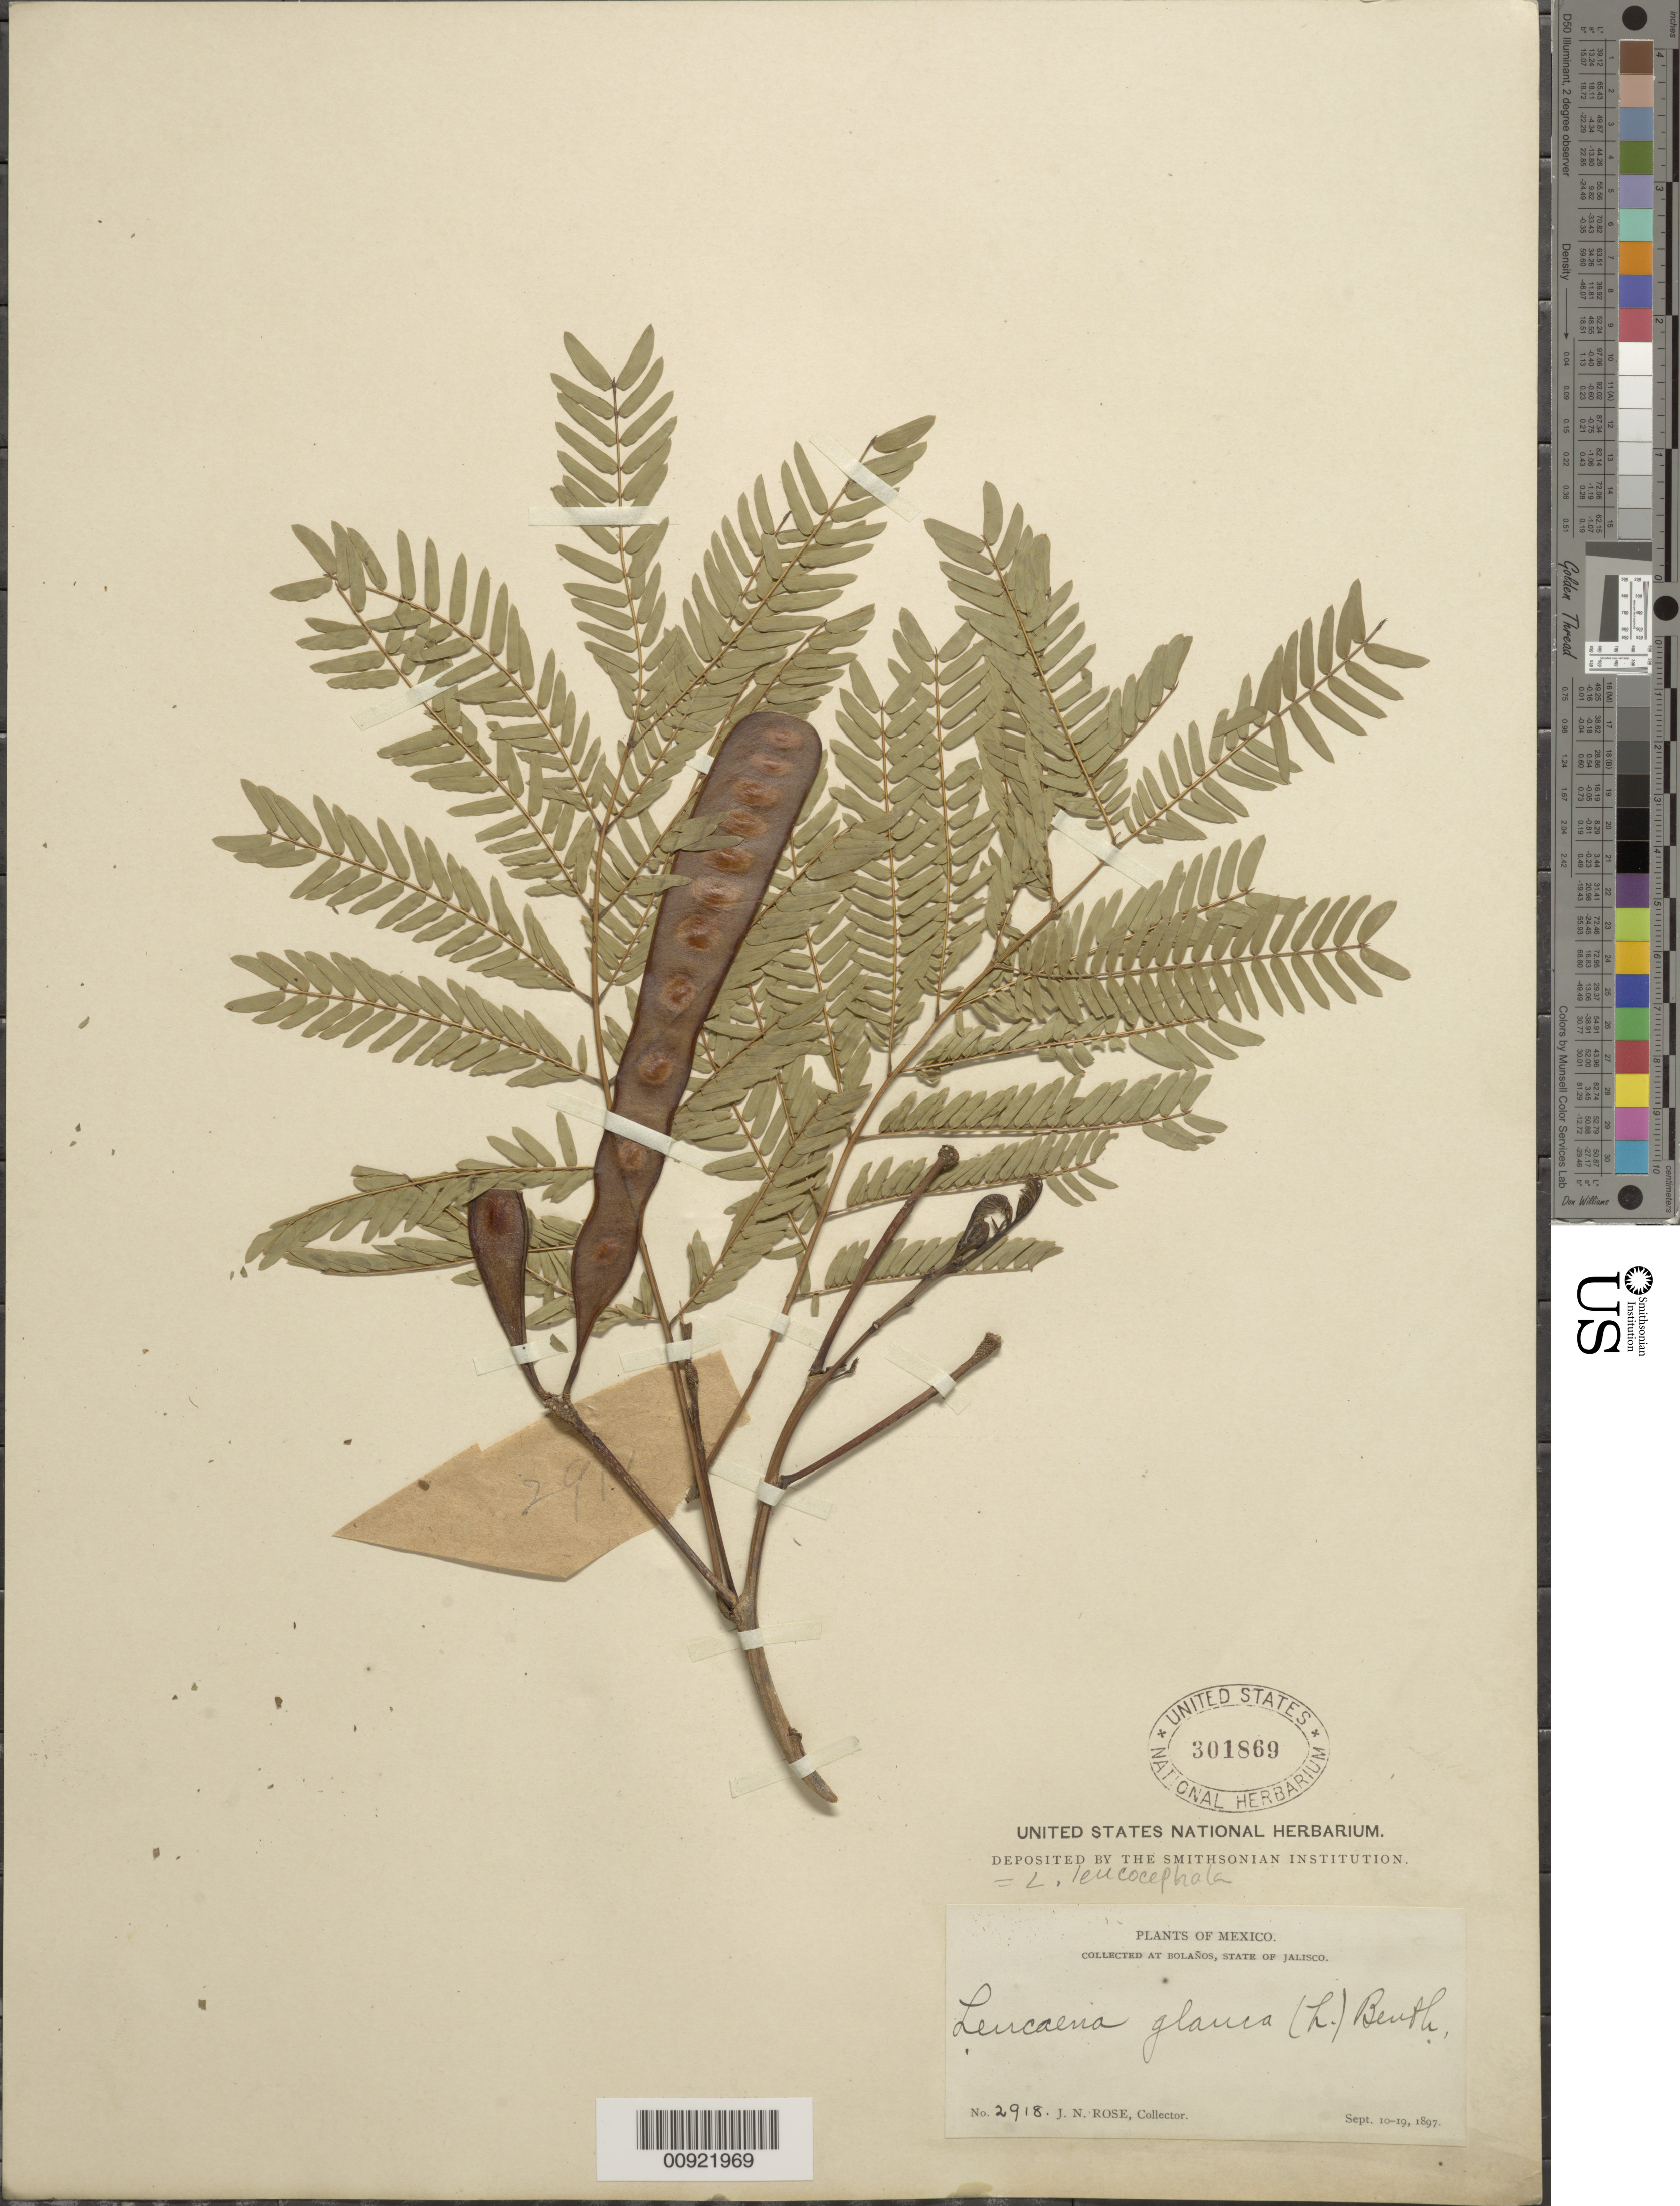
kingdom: Plantae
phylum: Tracheophyta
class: Magnoliopsida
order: Fabales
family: Fabaceae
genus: Leucaena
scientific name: Leucaena leucocephala subsp. leucocephala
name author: (Lam.) de Wit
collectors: J. N. Rose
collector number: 2918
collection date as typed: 10 Sep 1897 to 19 Sep 1897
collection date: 1897-09-10/1897-09-19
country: Mexico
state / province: Jalisco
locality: Bolaños, State of Jalisco.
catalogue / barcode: US 301869